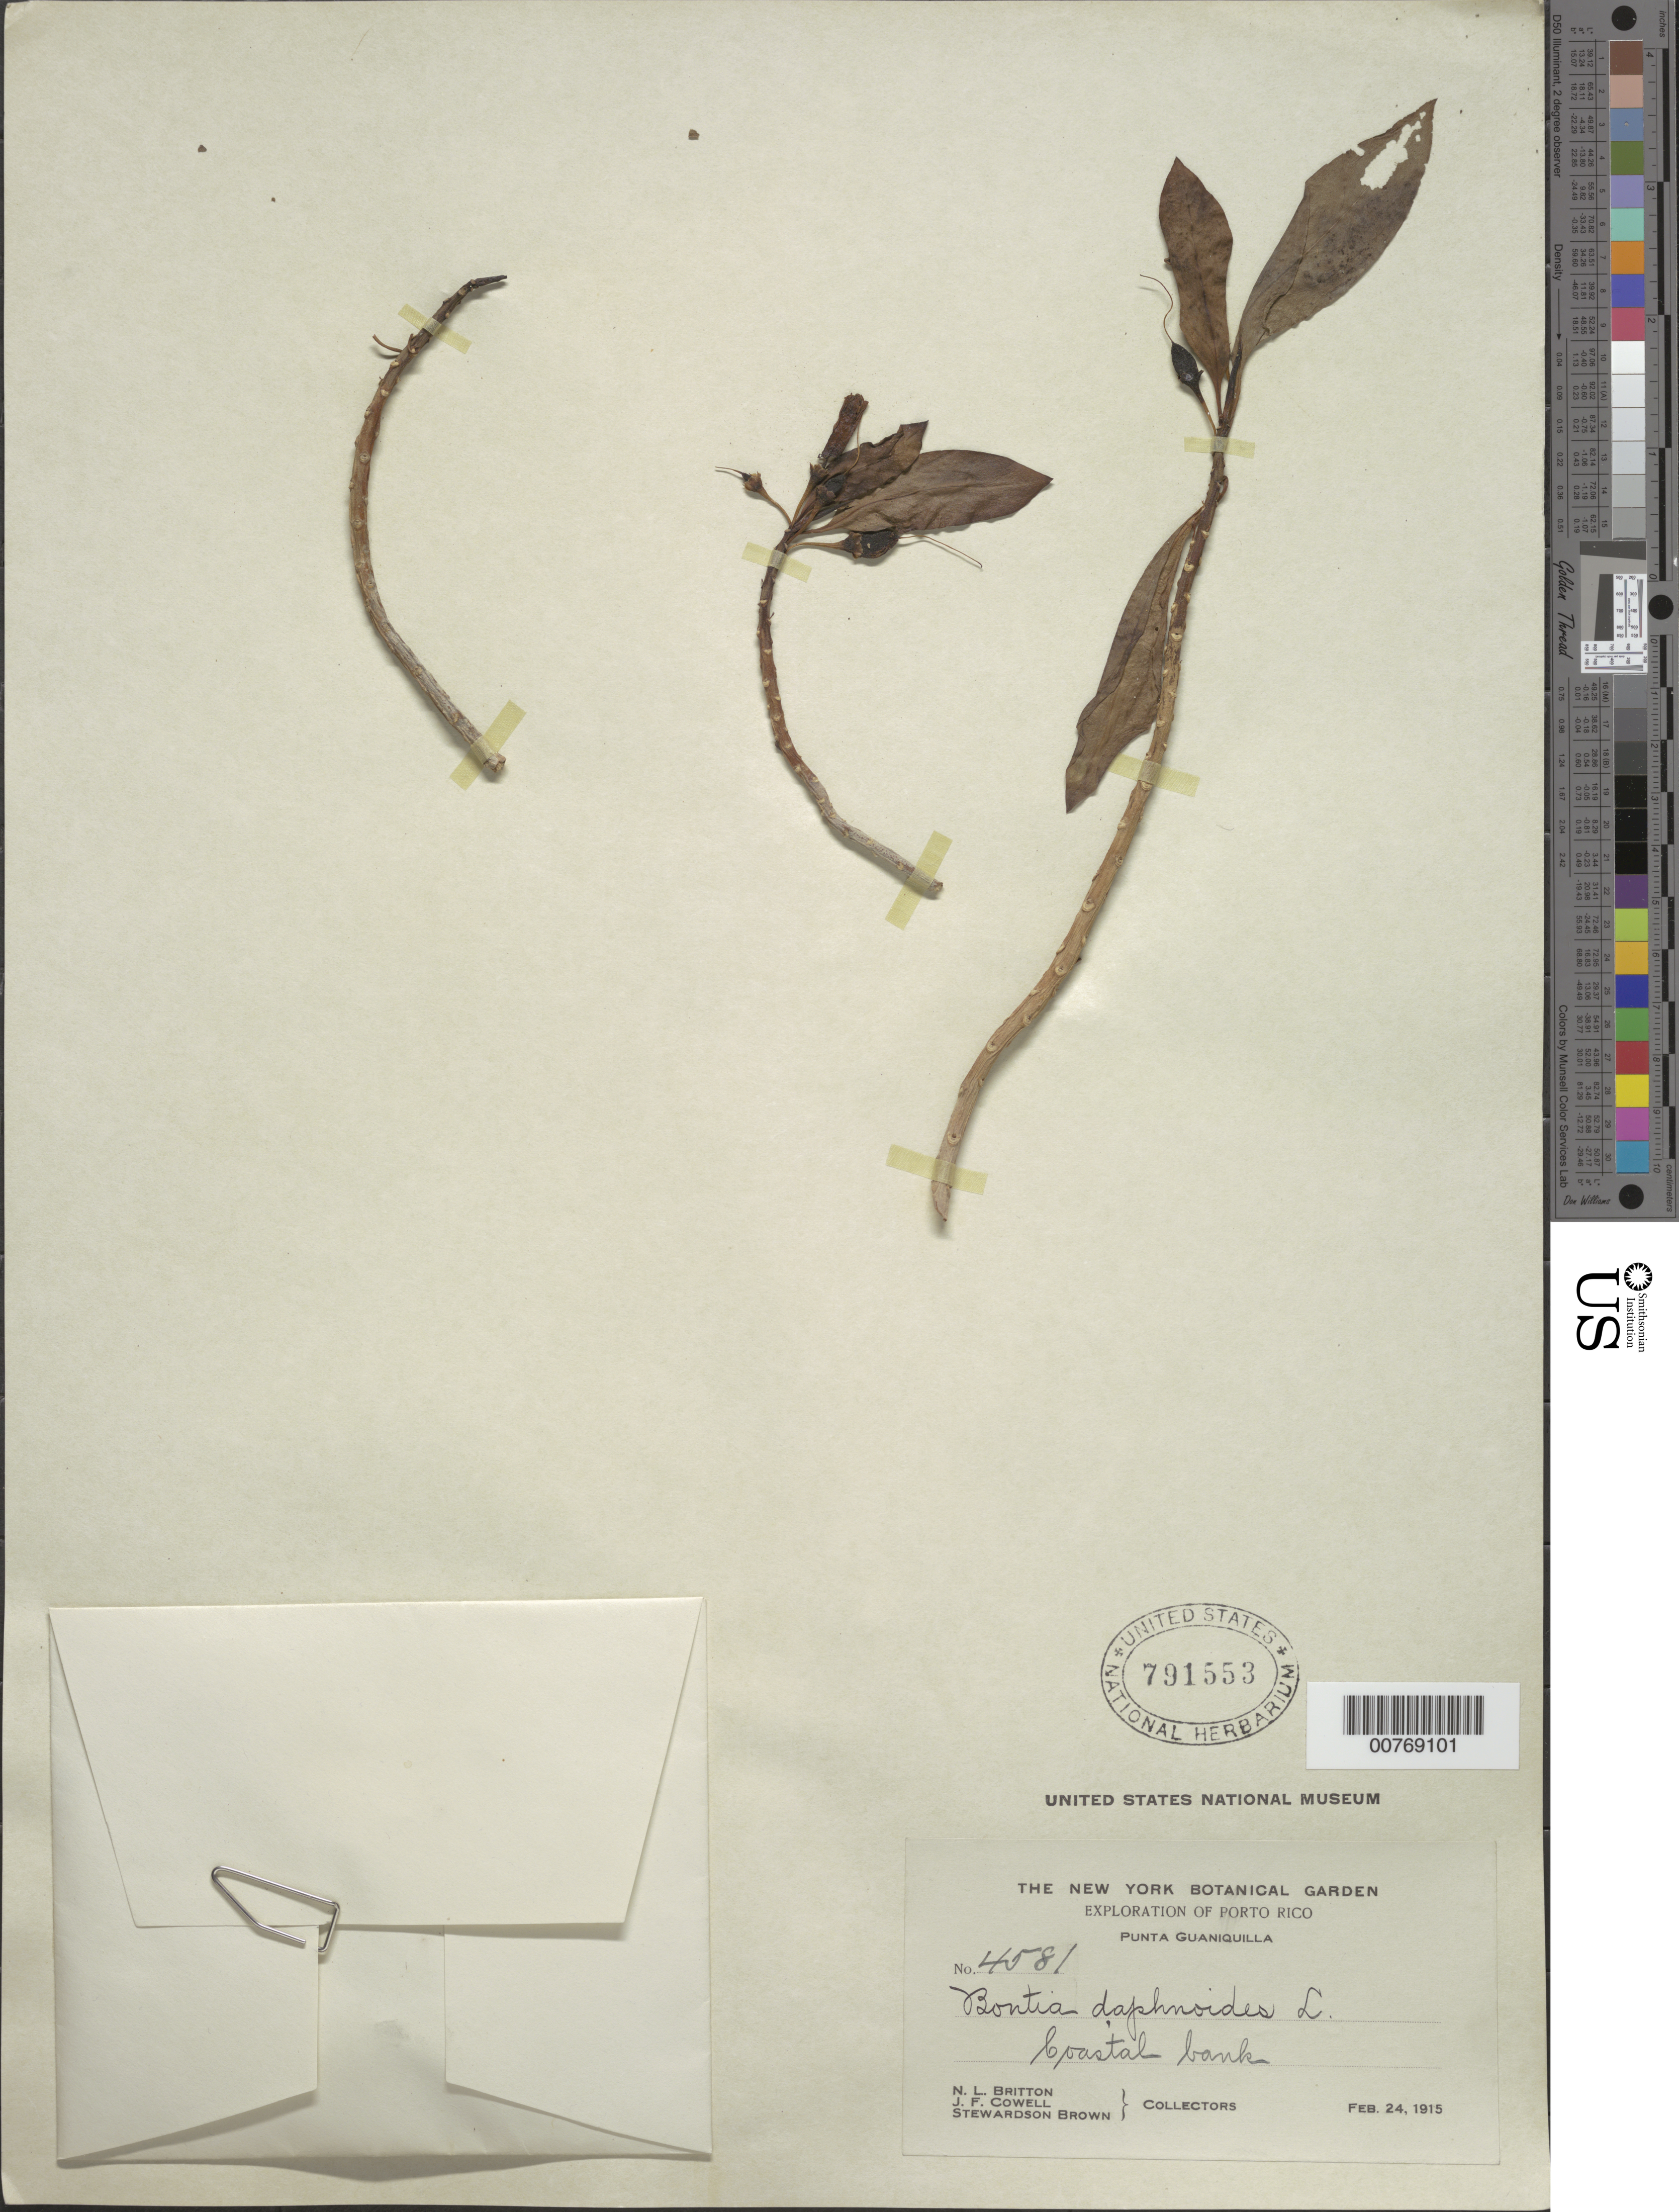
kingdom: Plantae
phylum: Tracheophyta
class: Magnoliopsida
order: Lamiales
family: Scrophulariaceae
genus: Bontia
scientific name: Bontia daphnoides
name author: L.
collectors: N. Britton, J. F. Cowell & S. Brown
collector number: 4581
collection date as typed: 24 Feb 1915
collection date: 1915-02-24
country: Puerto Rico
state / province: Cabo Rojo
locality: Punta Guaniquilla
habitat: Coastal bank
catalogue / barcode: US 791553